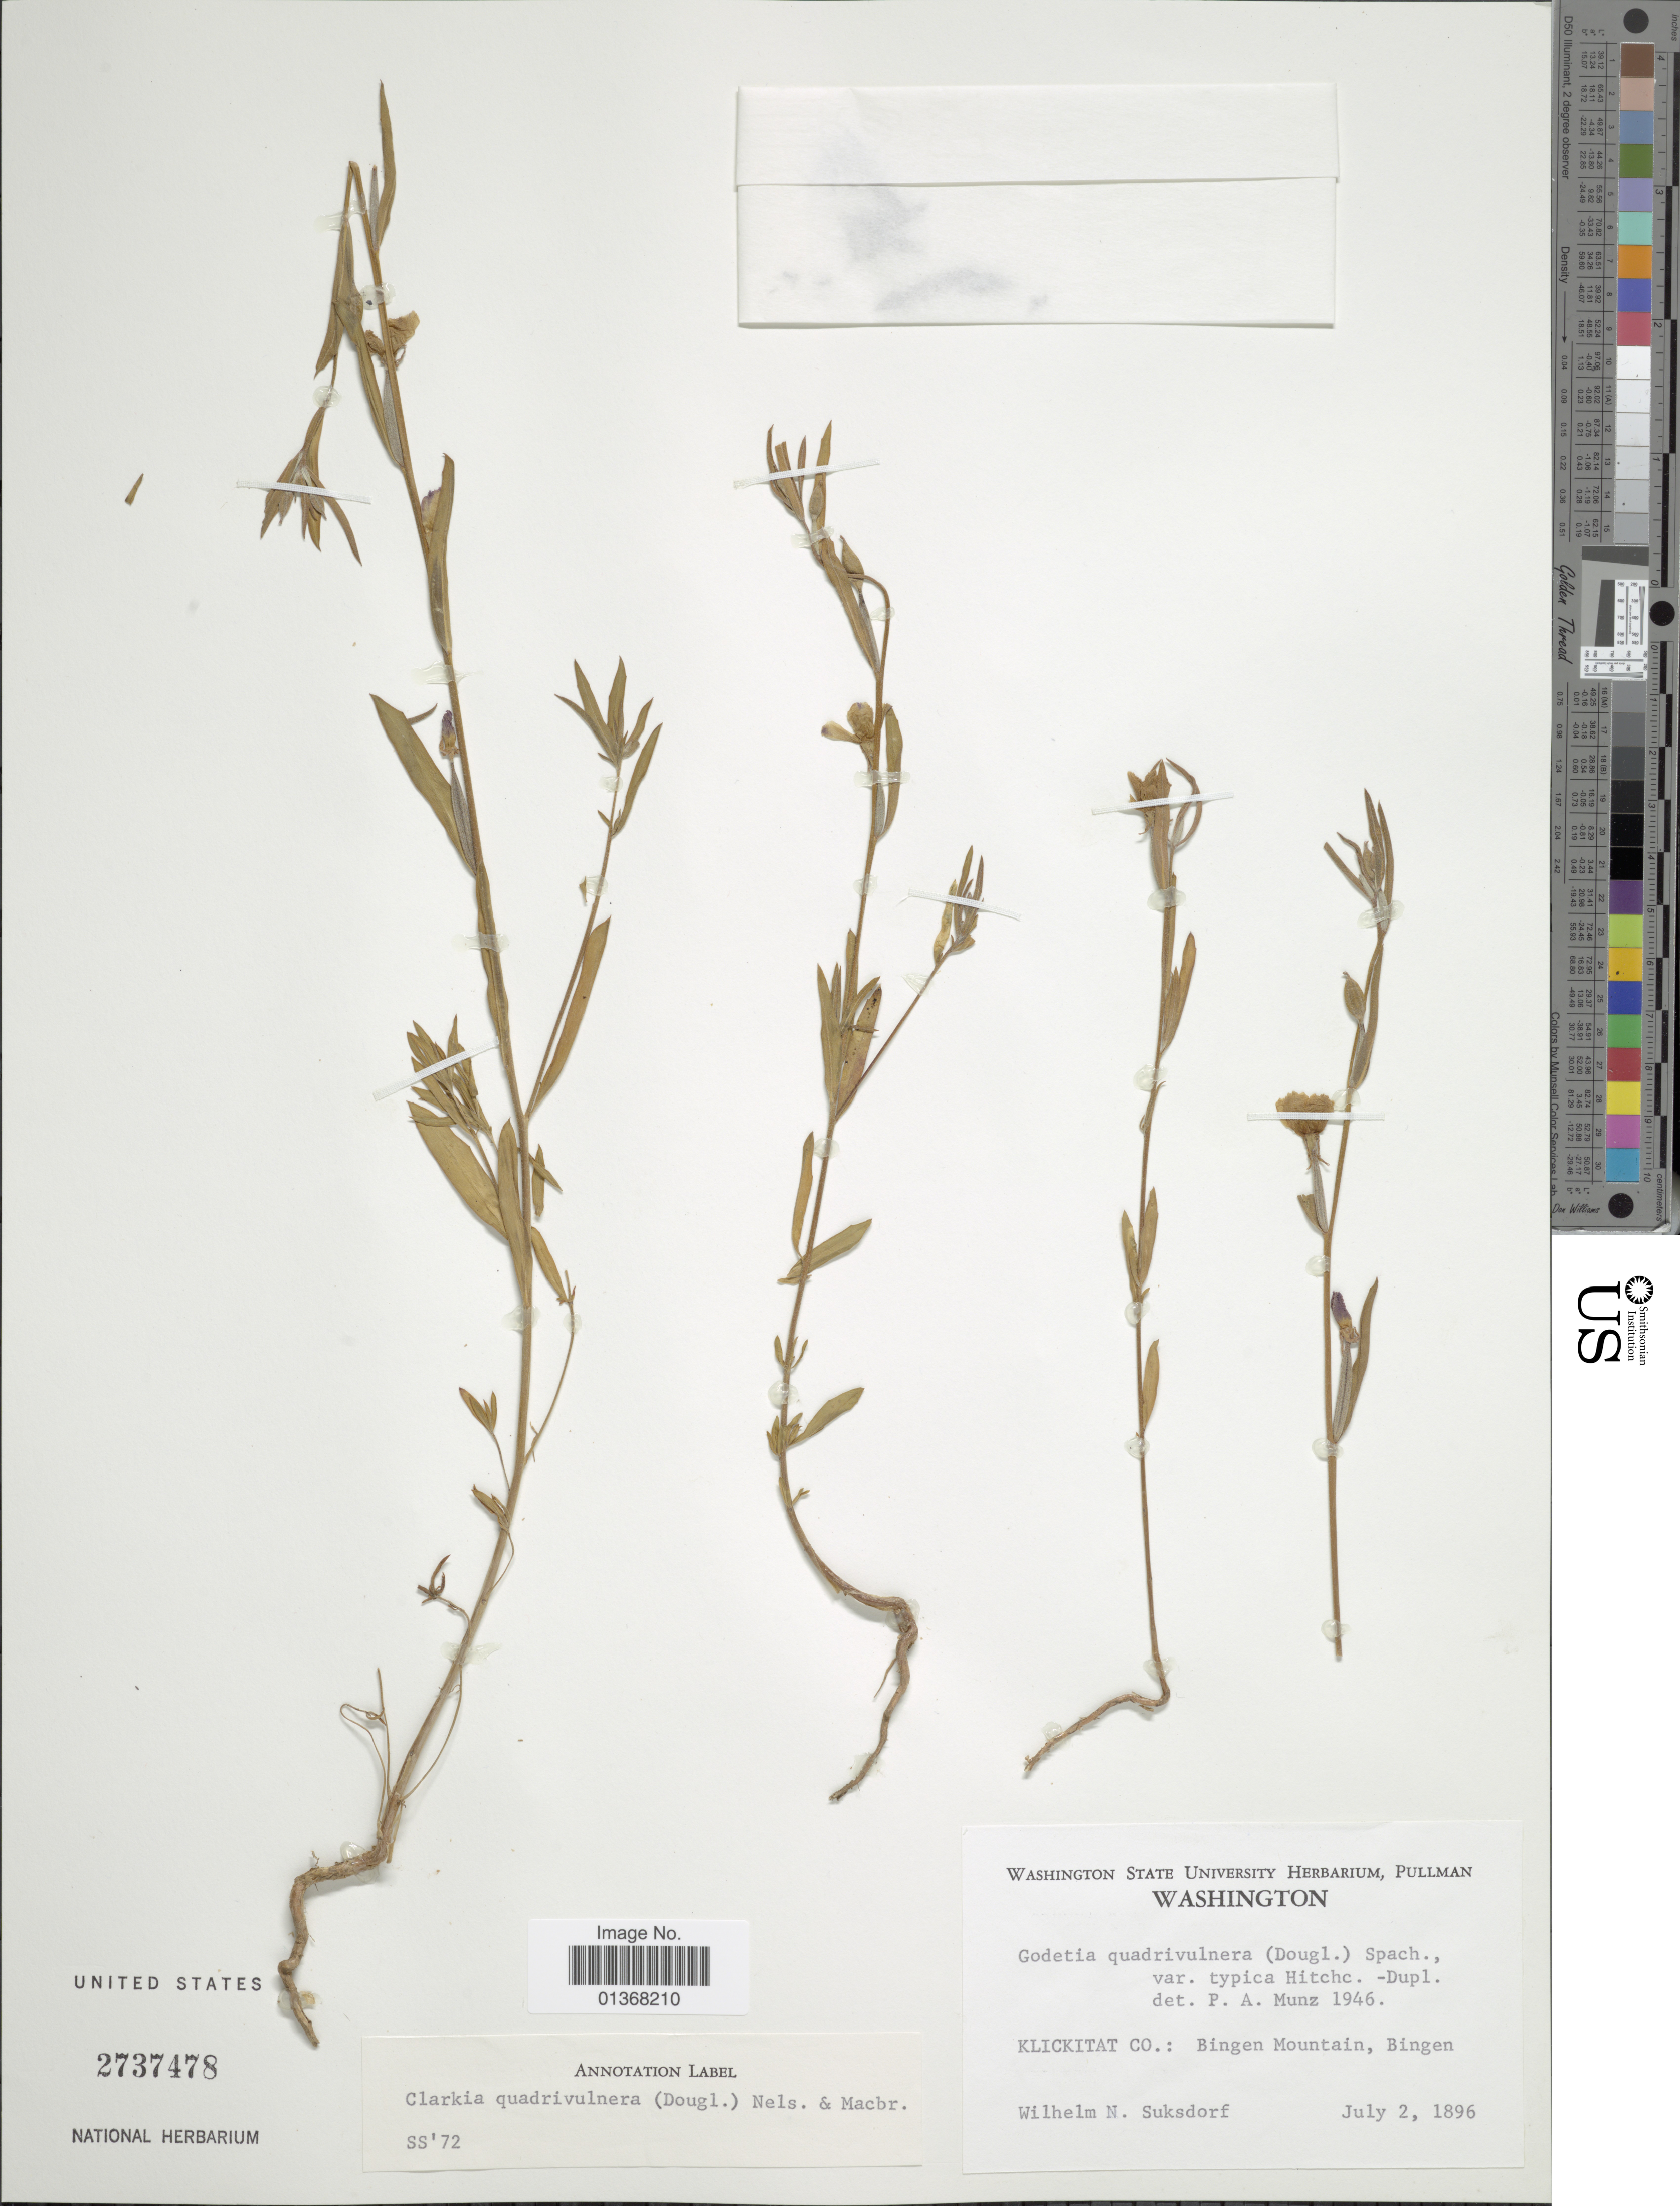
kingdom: Plantae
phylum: Tracheophyta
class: Magnoliopsida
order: Myrtales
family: Onagraceae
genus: Clarkia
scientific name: Clarkia pulchella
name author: Pursh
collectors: W. N. Suksdorf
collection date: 1896-07-02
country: United States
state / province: Washington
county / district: Klickitat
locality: Klickitat Co.: Bingen Mountain, Bingen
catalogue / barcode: US 2737478